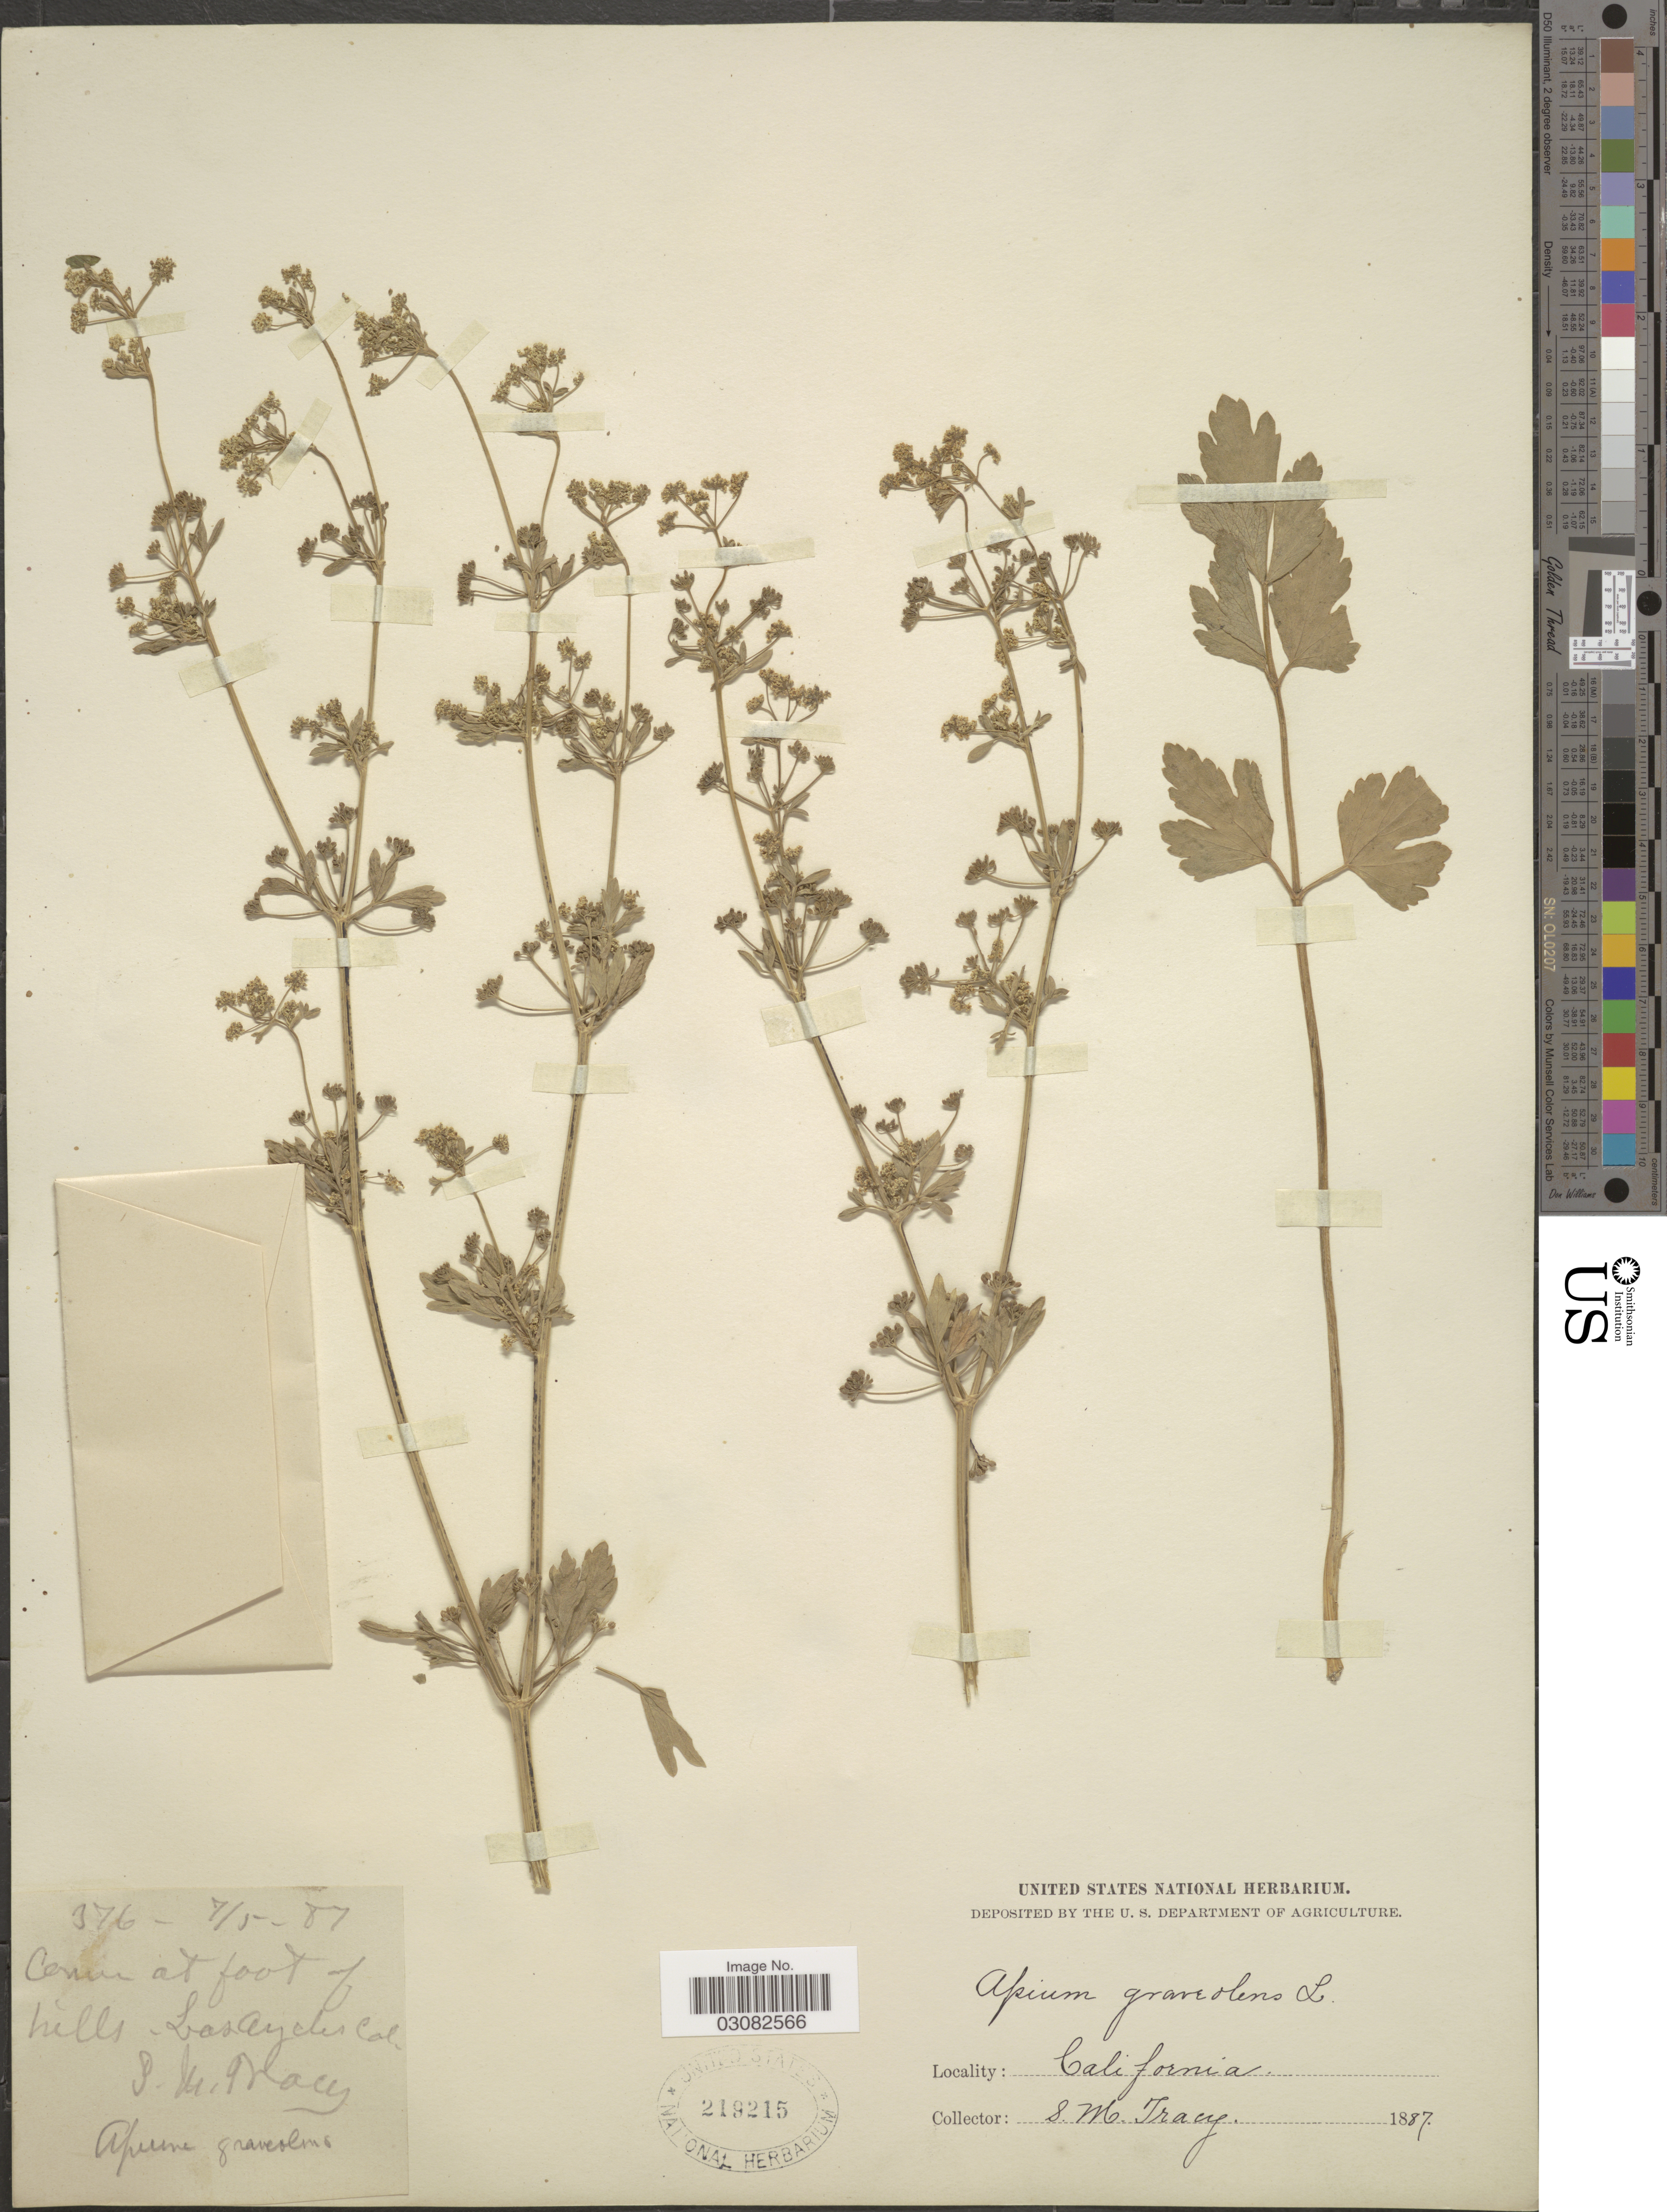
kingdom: Plantae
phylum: Tracheophyta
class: Magnoliopsida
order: Apiales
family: Apiaceae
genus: Apium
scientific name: Apium graveolens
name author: L.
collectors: S. M. Tracy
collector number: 376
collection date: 1887-07-05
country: United States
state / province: California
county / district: Los Angeles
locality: At foot of hills - Los Angeles Co.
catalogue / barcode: US 219215